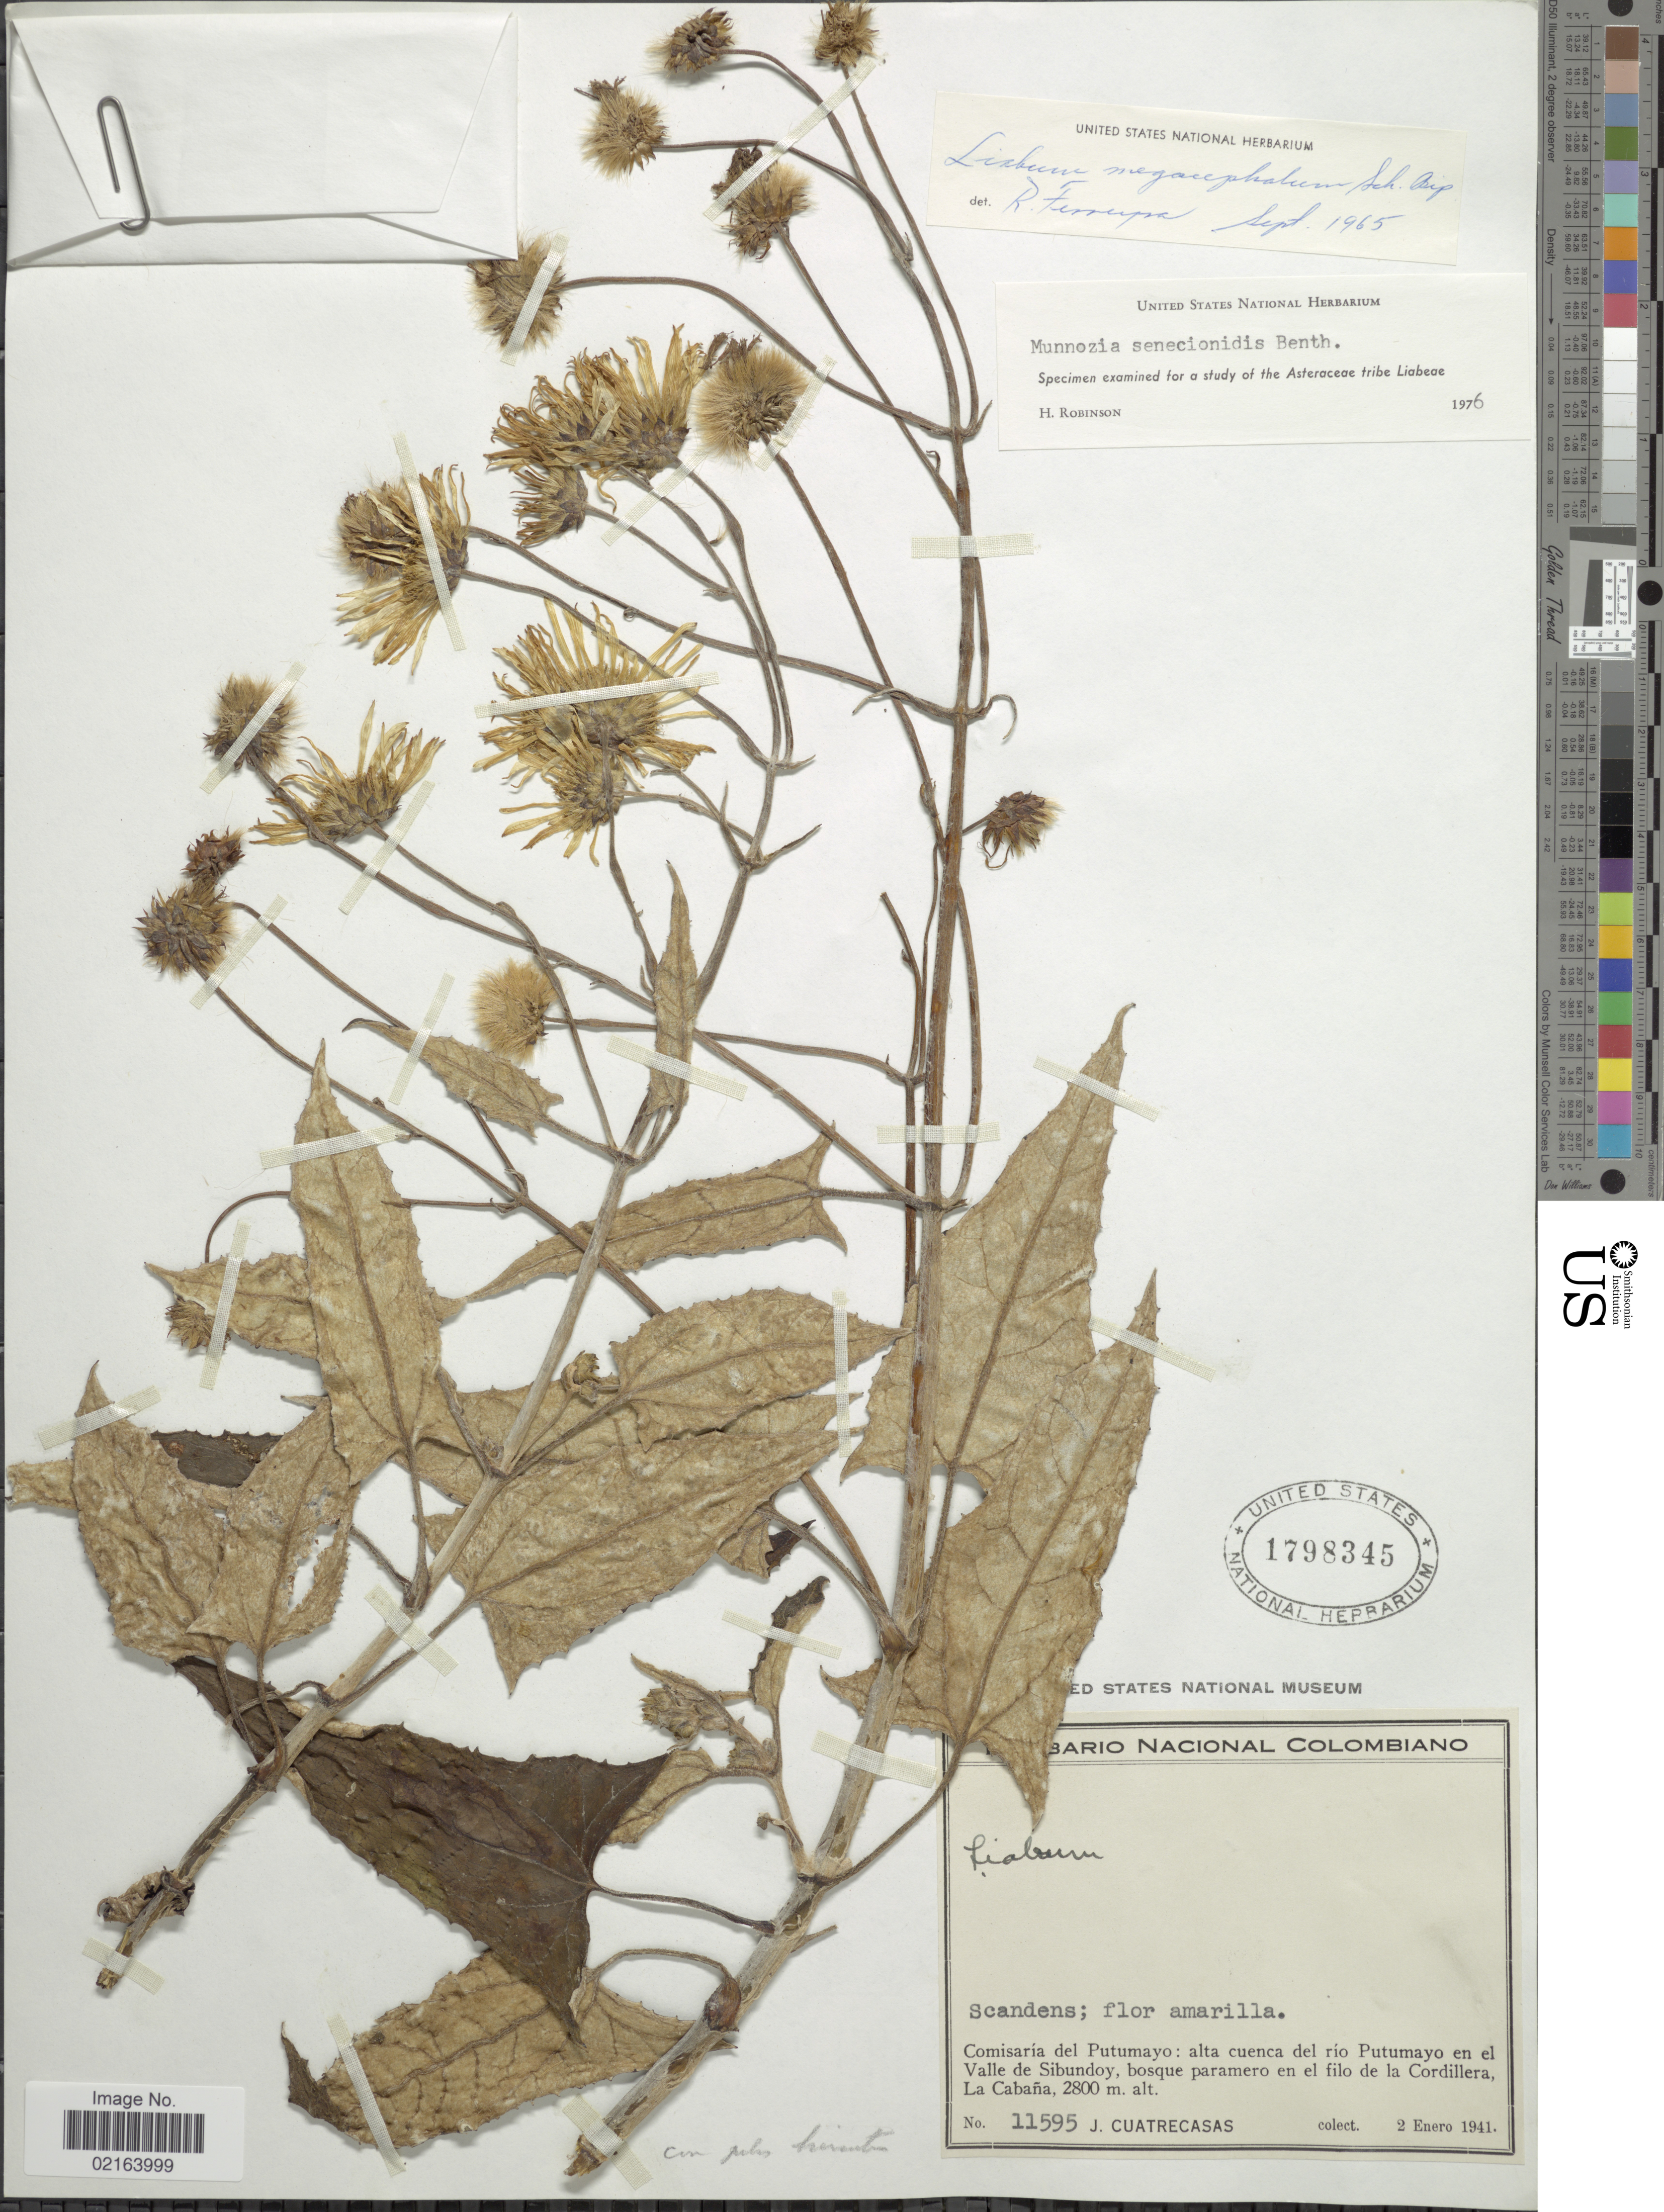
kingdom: Plantae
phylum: Tracheophyta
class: Magnoliopsida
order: Asterales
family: Asteraceae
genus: Munnozia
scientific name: Munnozia senecionidis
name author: Benth.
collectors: J. Cuatrecasas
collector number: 11595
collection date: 1941-01-02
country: Colombia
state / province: Putumayo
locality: Comisaria del Putumayo: alta cuenca del rio Putumayo en el Valle de Sibundoy, bosque paramero en el filo de la Cordillera, La Cabana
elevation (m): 2800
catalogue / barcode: US 1798345